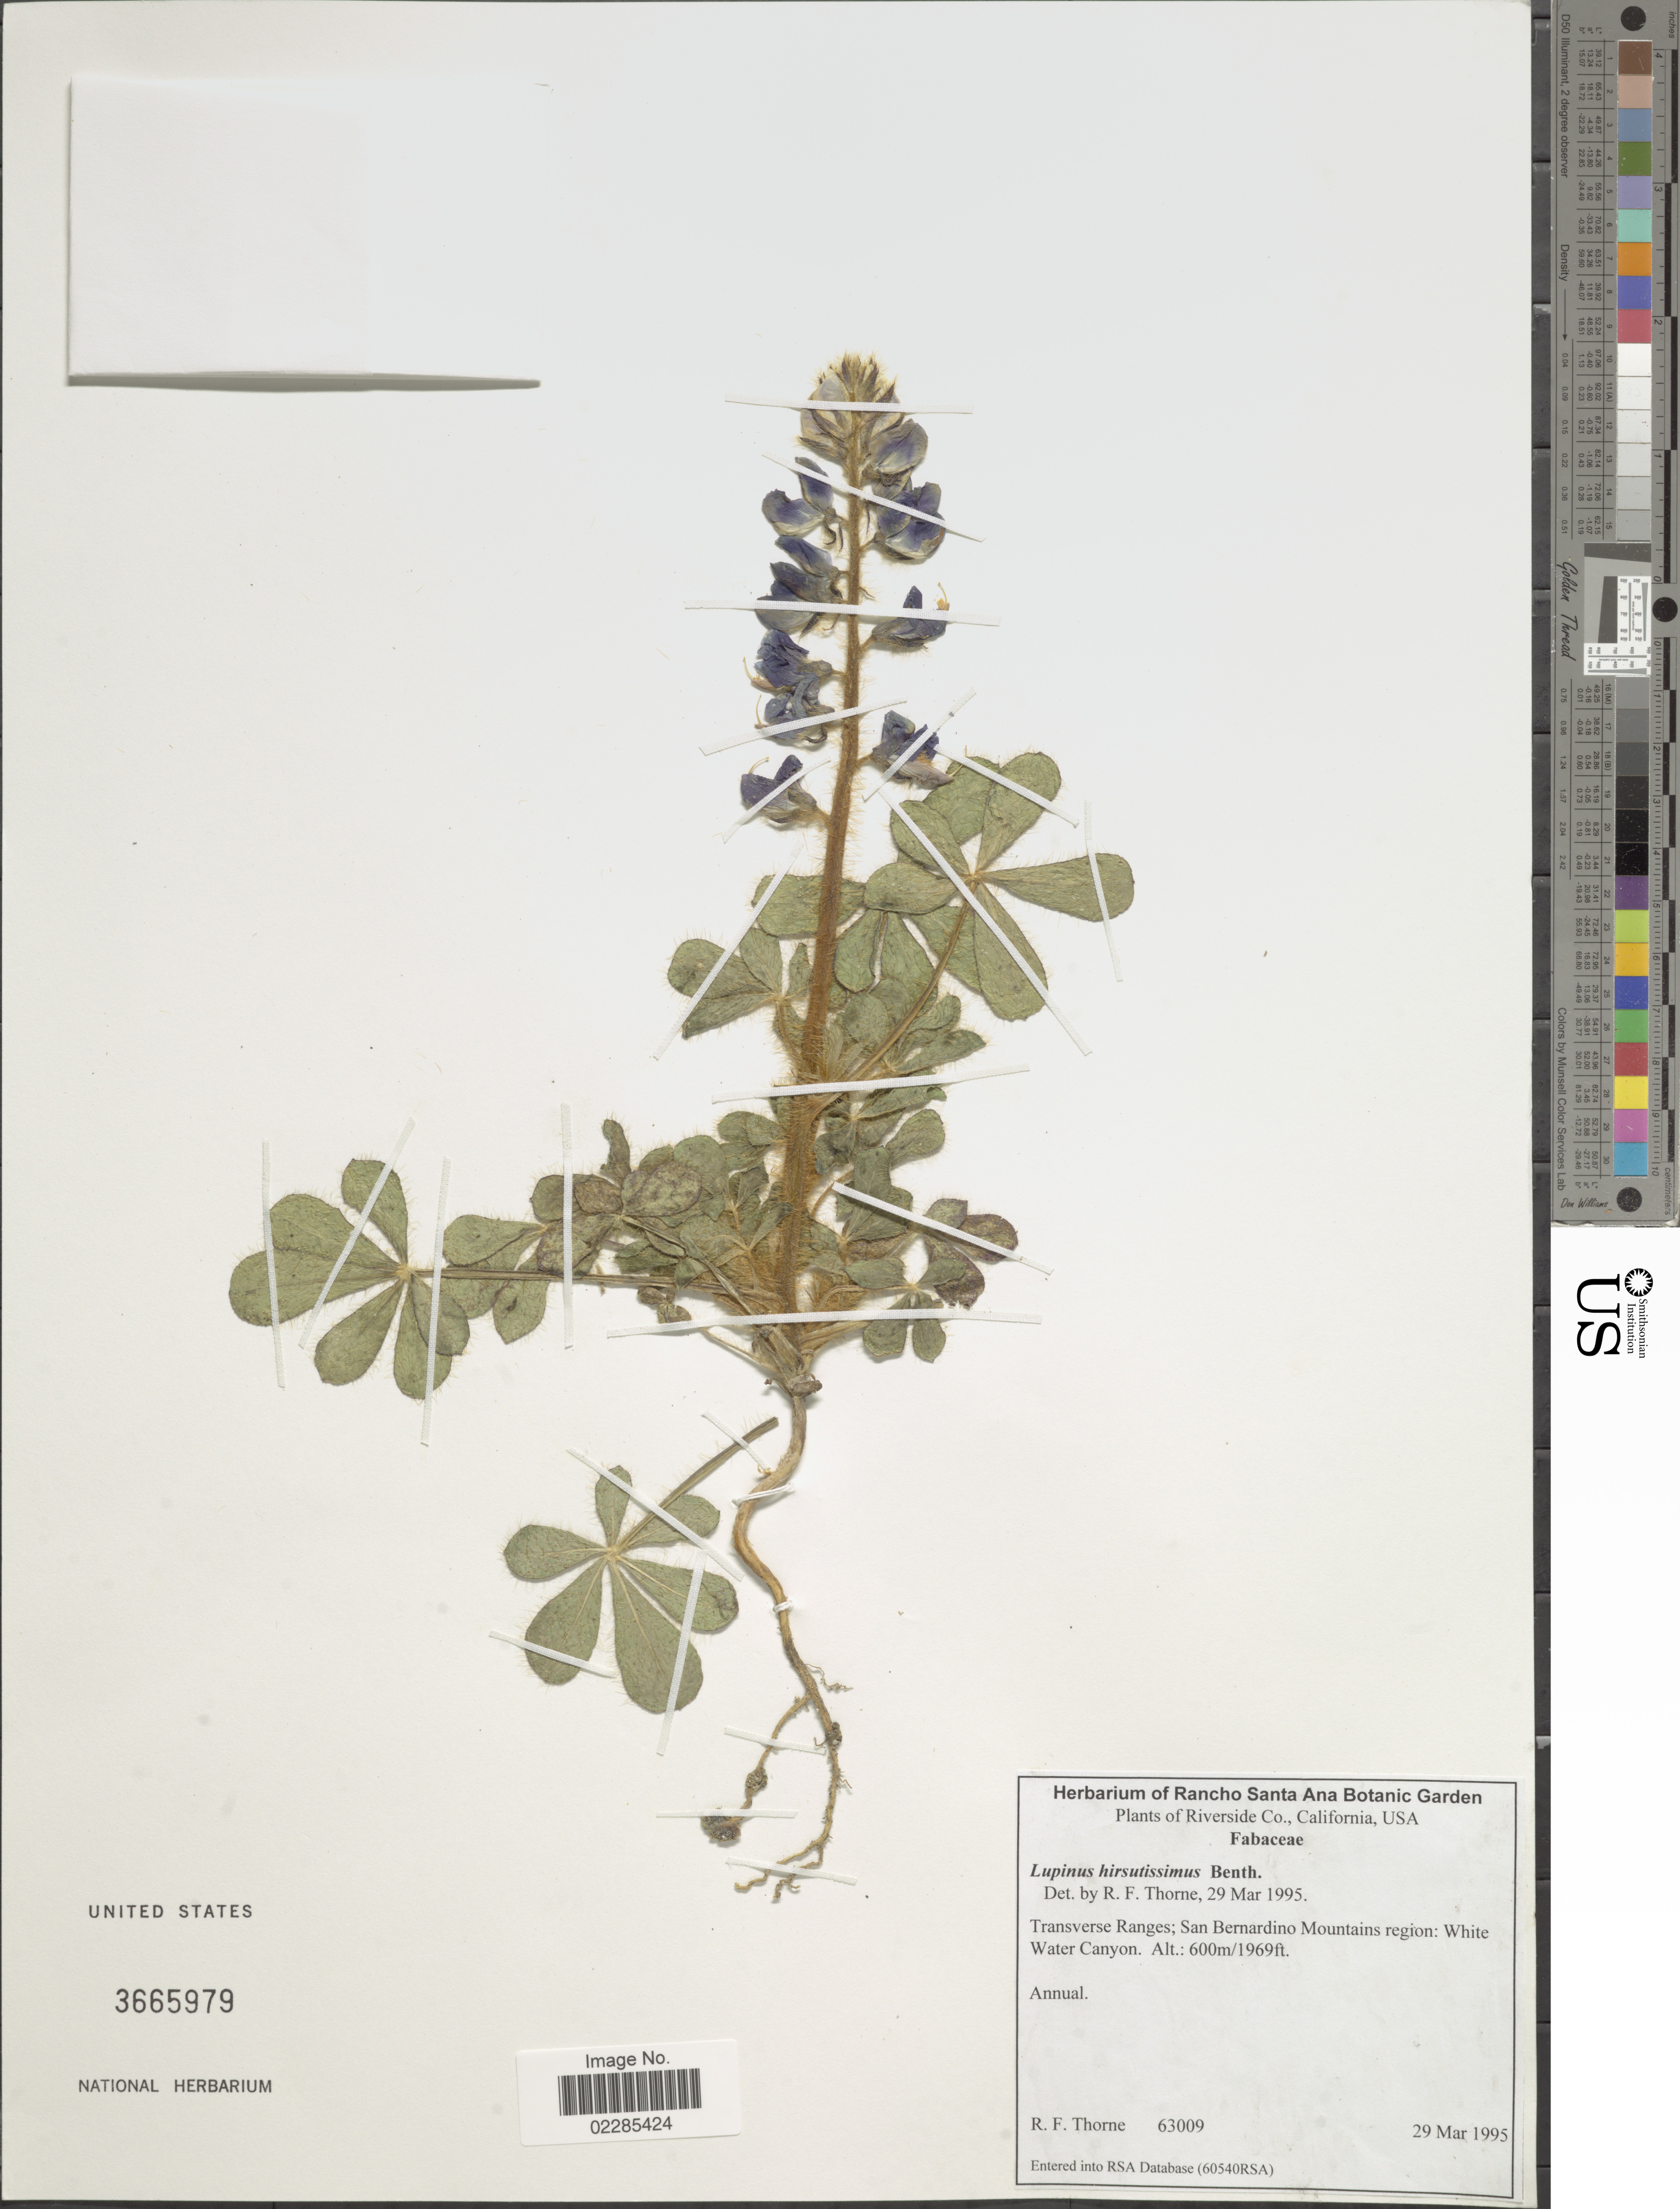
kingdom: Plantae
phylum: Tracheophyta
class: Magnoliopsida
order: Fabales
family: Fabaceae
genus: Lupinus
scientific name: Lupinus hirsutissimus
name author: Benth.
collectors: R. F. Thorne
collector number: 63009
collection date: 1995-03-29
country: United States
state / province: California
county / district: Riverside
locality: Riverside Co, Transverse Range; San Bernardino Mountains region: White Water Canyon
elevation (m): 600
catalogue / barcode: US 3665979